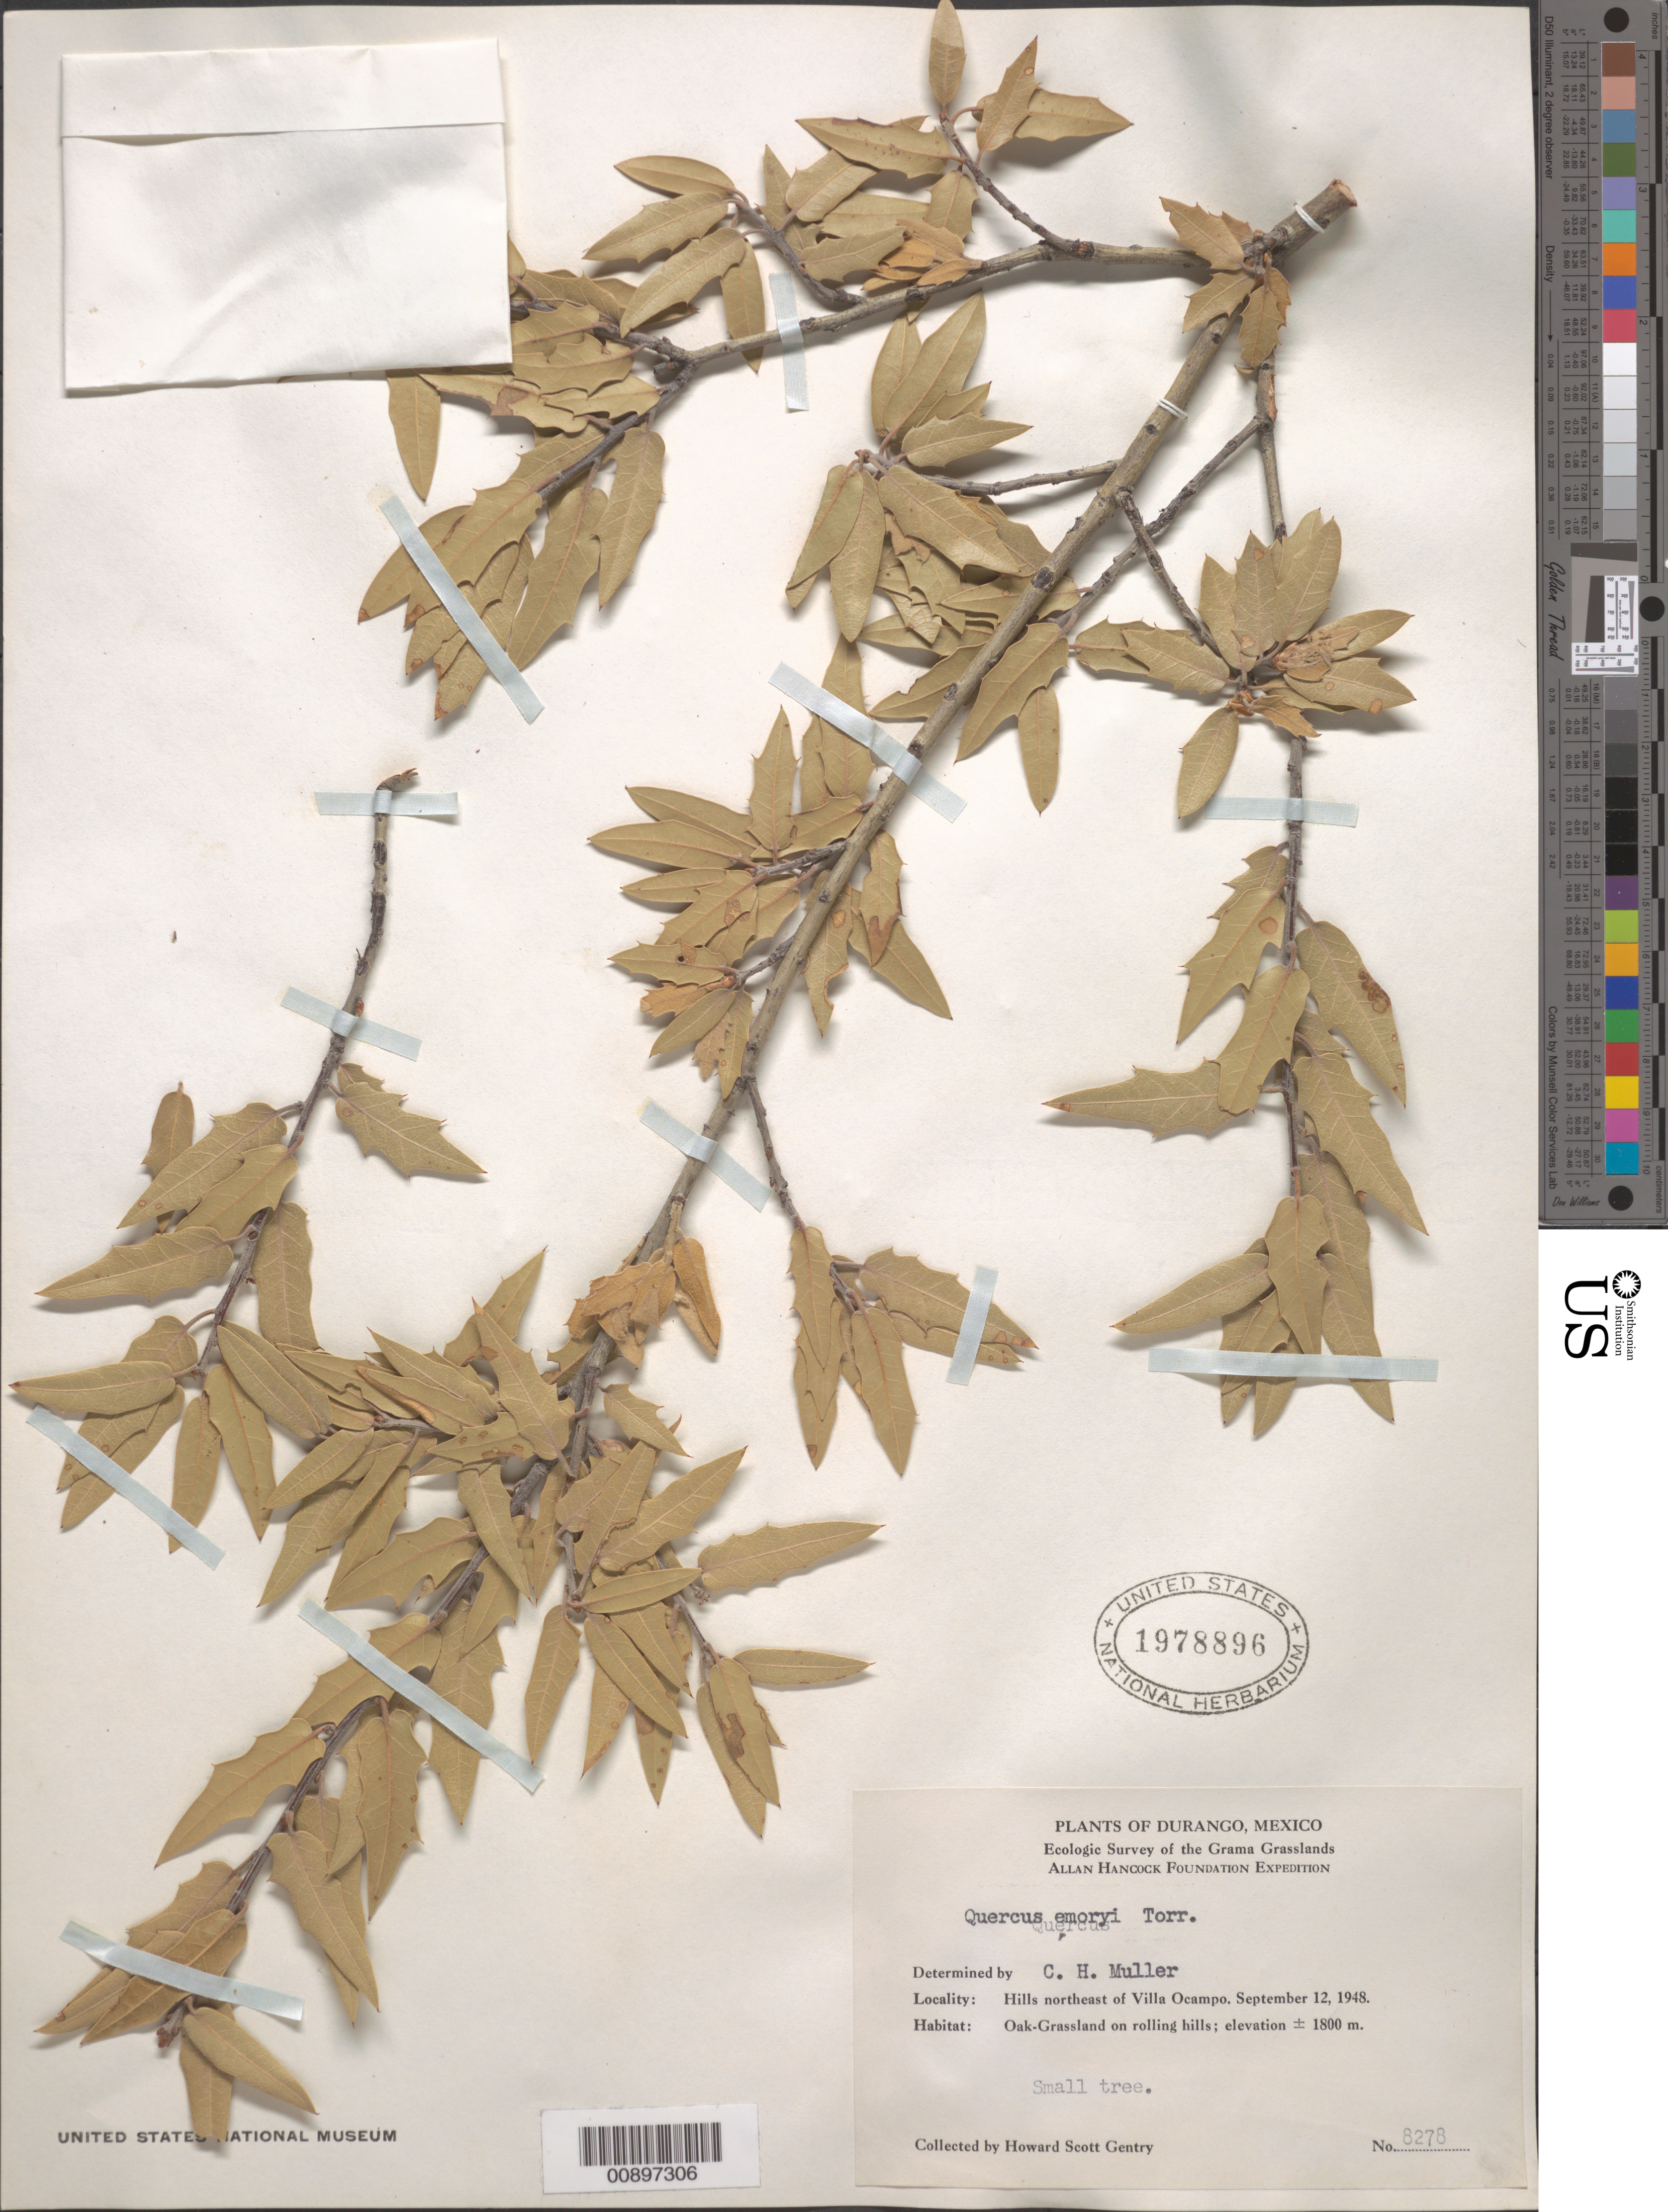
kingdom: Plantae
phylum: Tracheophyta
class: Magnoliopsida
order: Fagales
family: Fagaceae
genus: Quercus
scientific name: Quercus emoryi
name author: Torr. in Emory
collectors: H. S. Gentry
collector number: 8278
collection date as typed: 12 Sep 1948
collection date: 1948-09-12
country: Mexico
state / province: Durango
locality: Hills northeast of Villa Ocampo, Durango.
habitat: Oak-Grassland on rolling hills.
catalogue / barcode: US 1978896